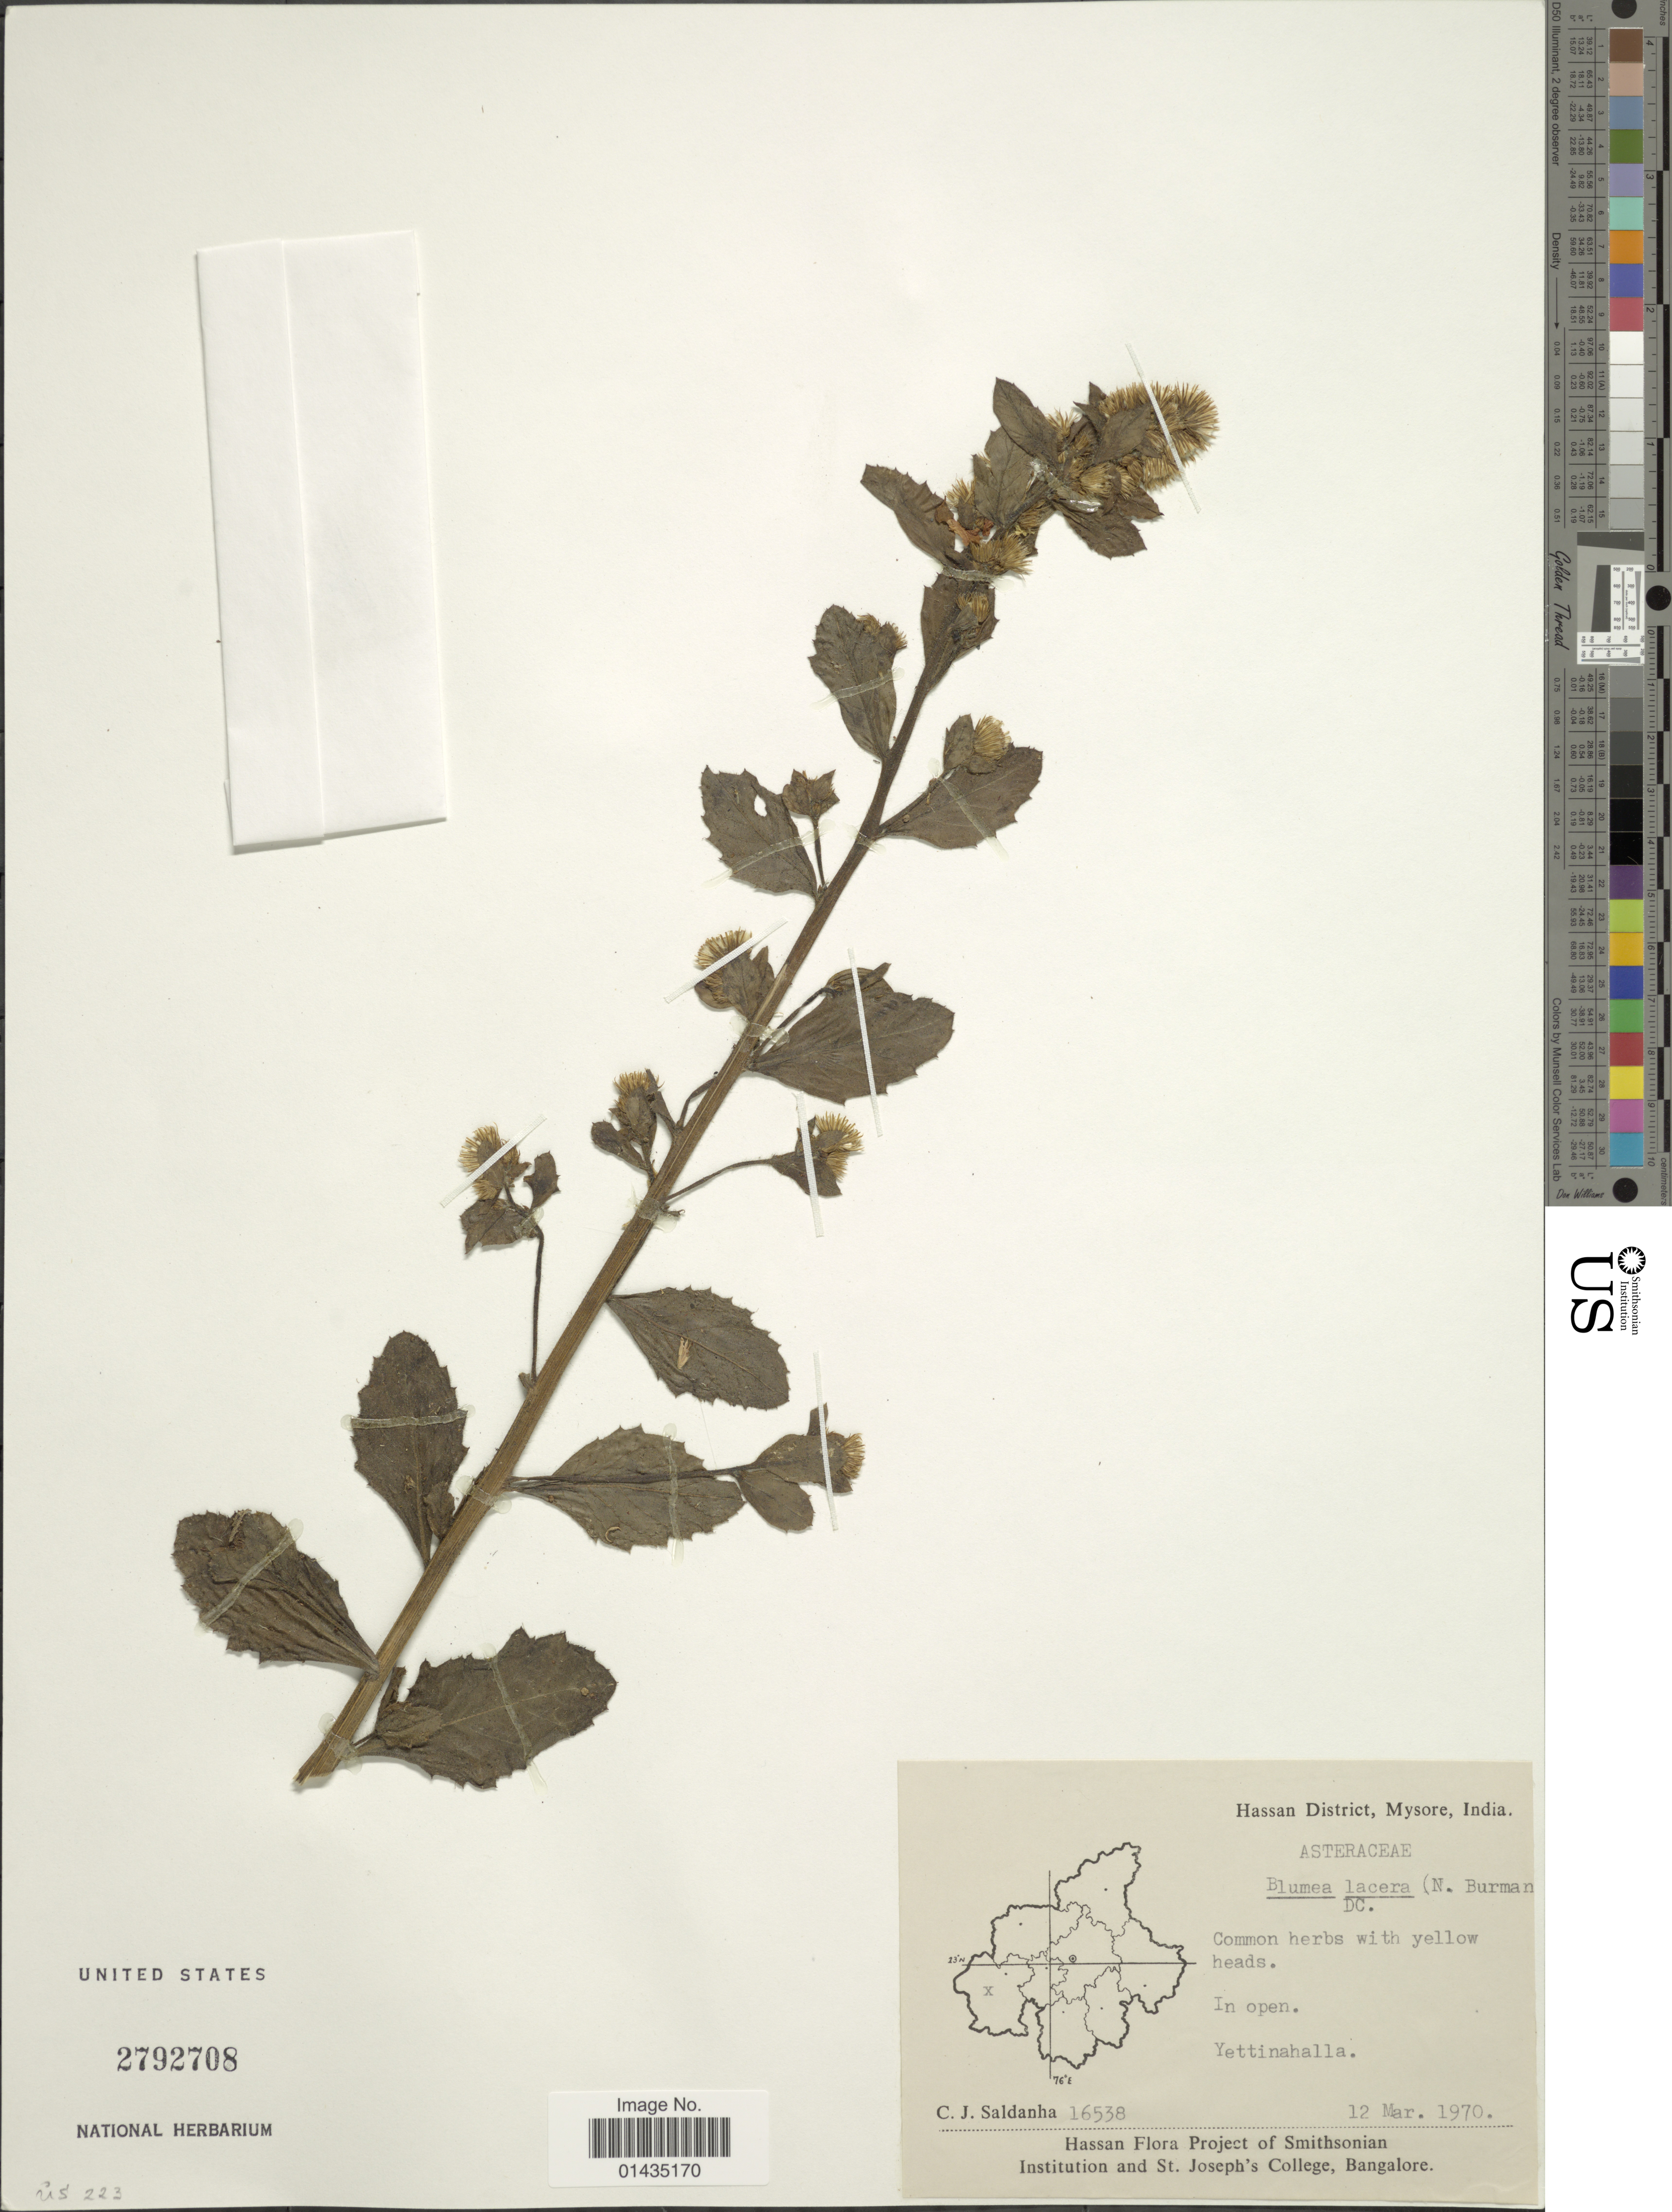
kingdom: Plantae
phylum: Tracheophyta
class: Magnoliopsida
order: Asterales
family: Asteraceae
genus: Blumea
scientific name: Blumea lacera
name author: (Roxb.) DC.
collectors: C. J. Saldanha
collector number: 16538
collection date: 1970-03-12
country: India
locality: Hassan District, Mysore, Yettinahalla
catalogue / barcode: US 2792708